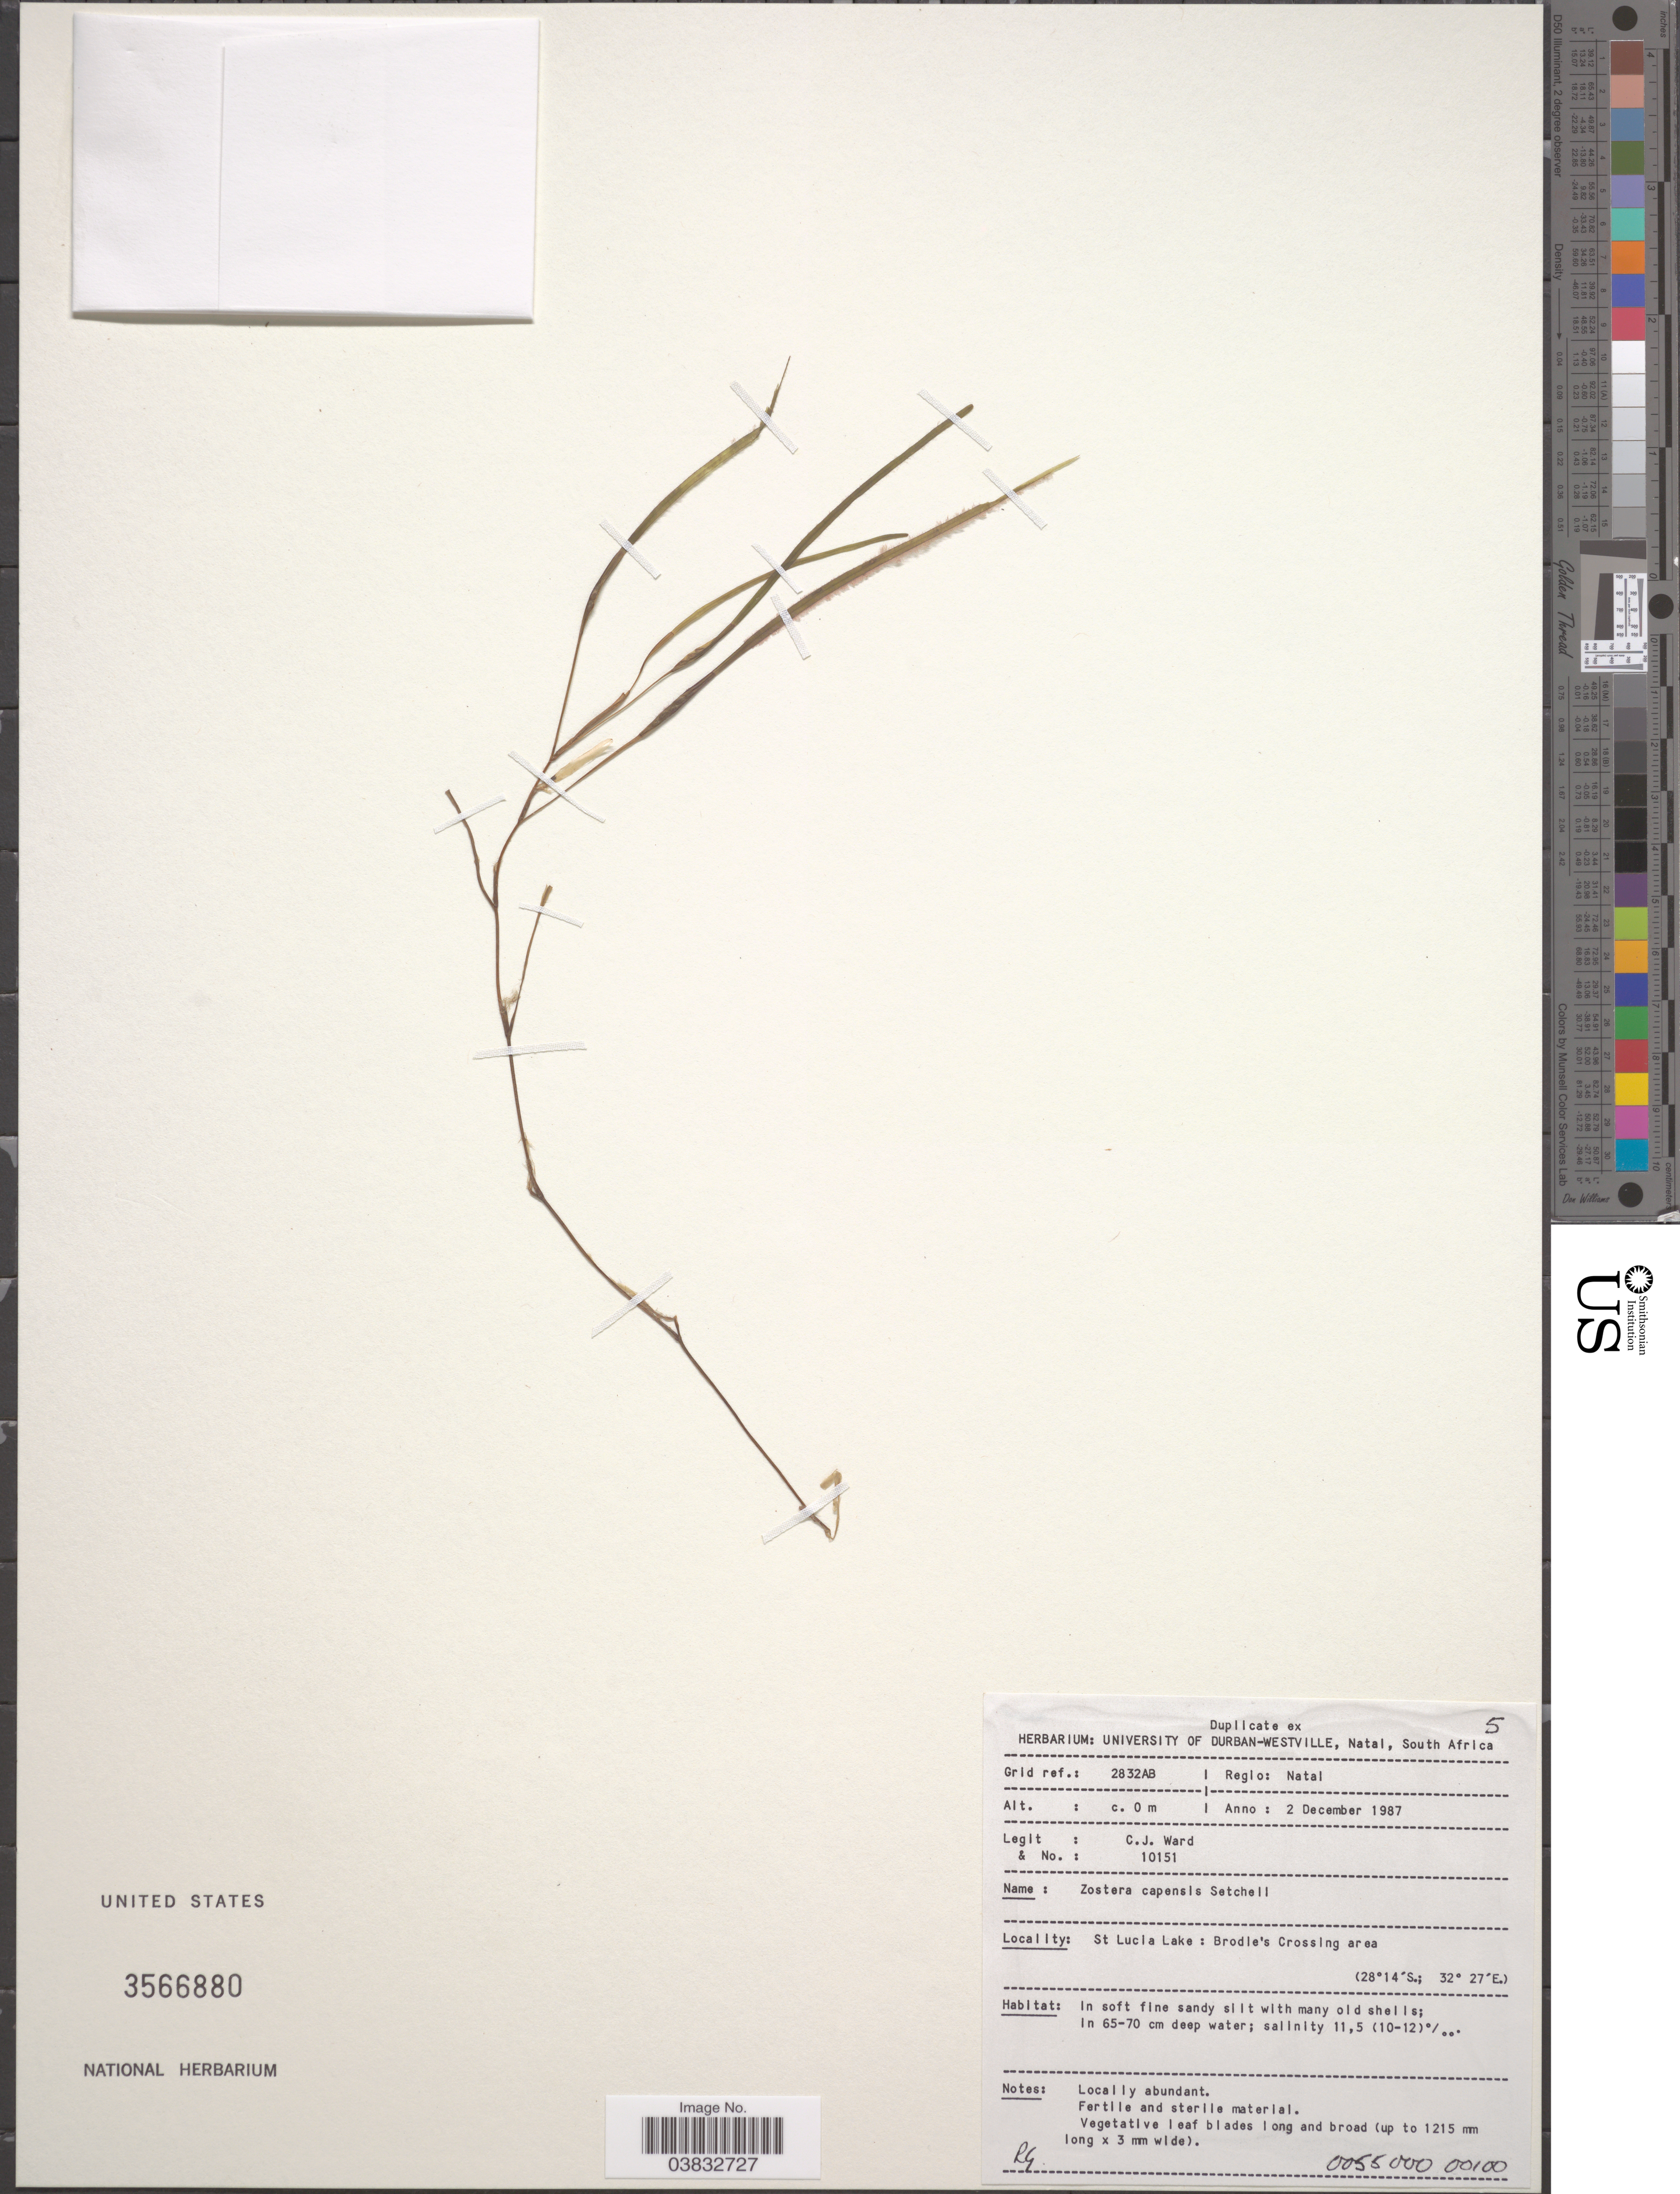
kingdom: Plantae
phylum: Tracheophyta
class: Liliopsida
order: Alismatales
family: Zosteraceae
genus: Zostera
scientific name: Zostera capensis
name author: Setch.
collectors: C. J. Ward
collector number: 10151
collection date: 1987-12-02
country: South Africa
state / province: KwaZulu-Natal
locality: Grid ref.: 2832AB. Regio: Natal. St Lucia Lake: Brodle's Crossing area.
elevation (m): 0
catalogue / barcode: US 3566880